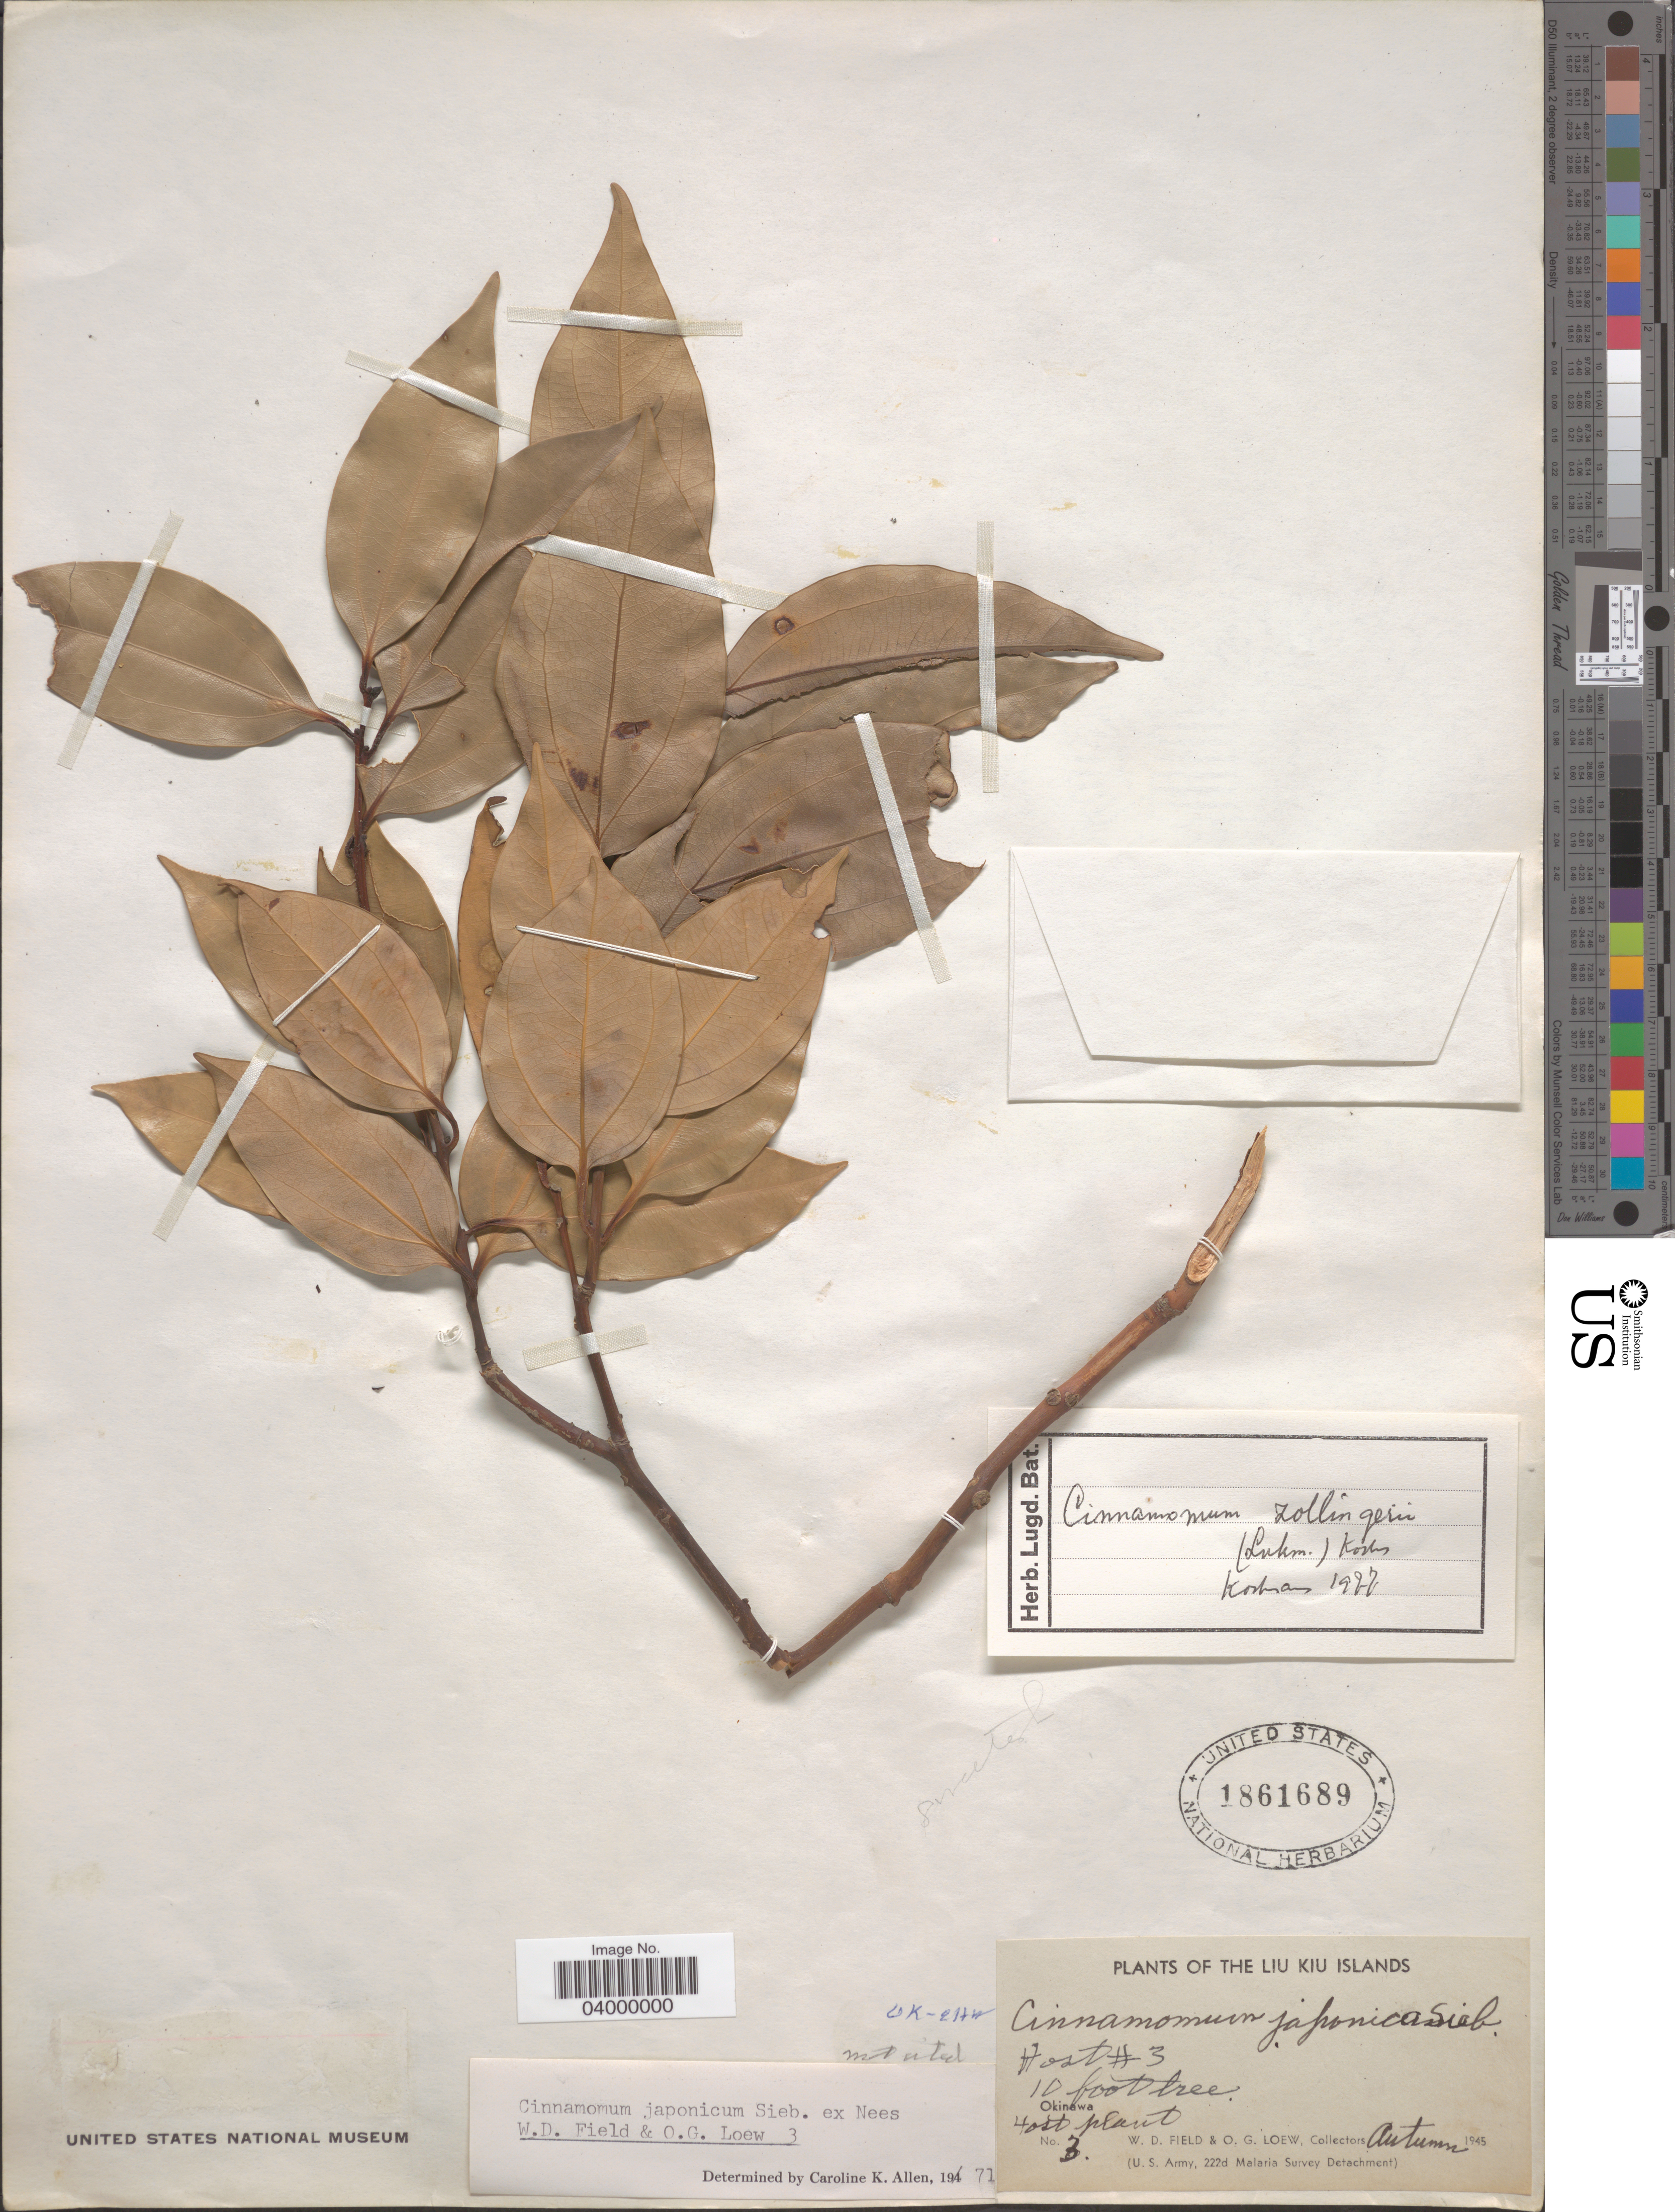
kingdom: Plantae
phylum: Tracheophyta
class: Magnoliopsida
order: Laurales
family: Lauraceae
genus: Cinnamomum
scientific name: Cinnamomum zollingeri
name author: Lukman.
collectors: W. D. Field & O. G. Loew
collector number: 3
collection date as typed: Autumn 1945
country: Japan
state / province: Okinawa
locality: The Liu Kiu Islands.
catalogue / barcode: US 1861689